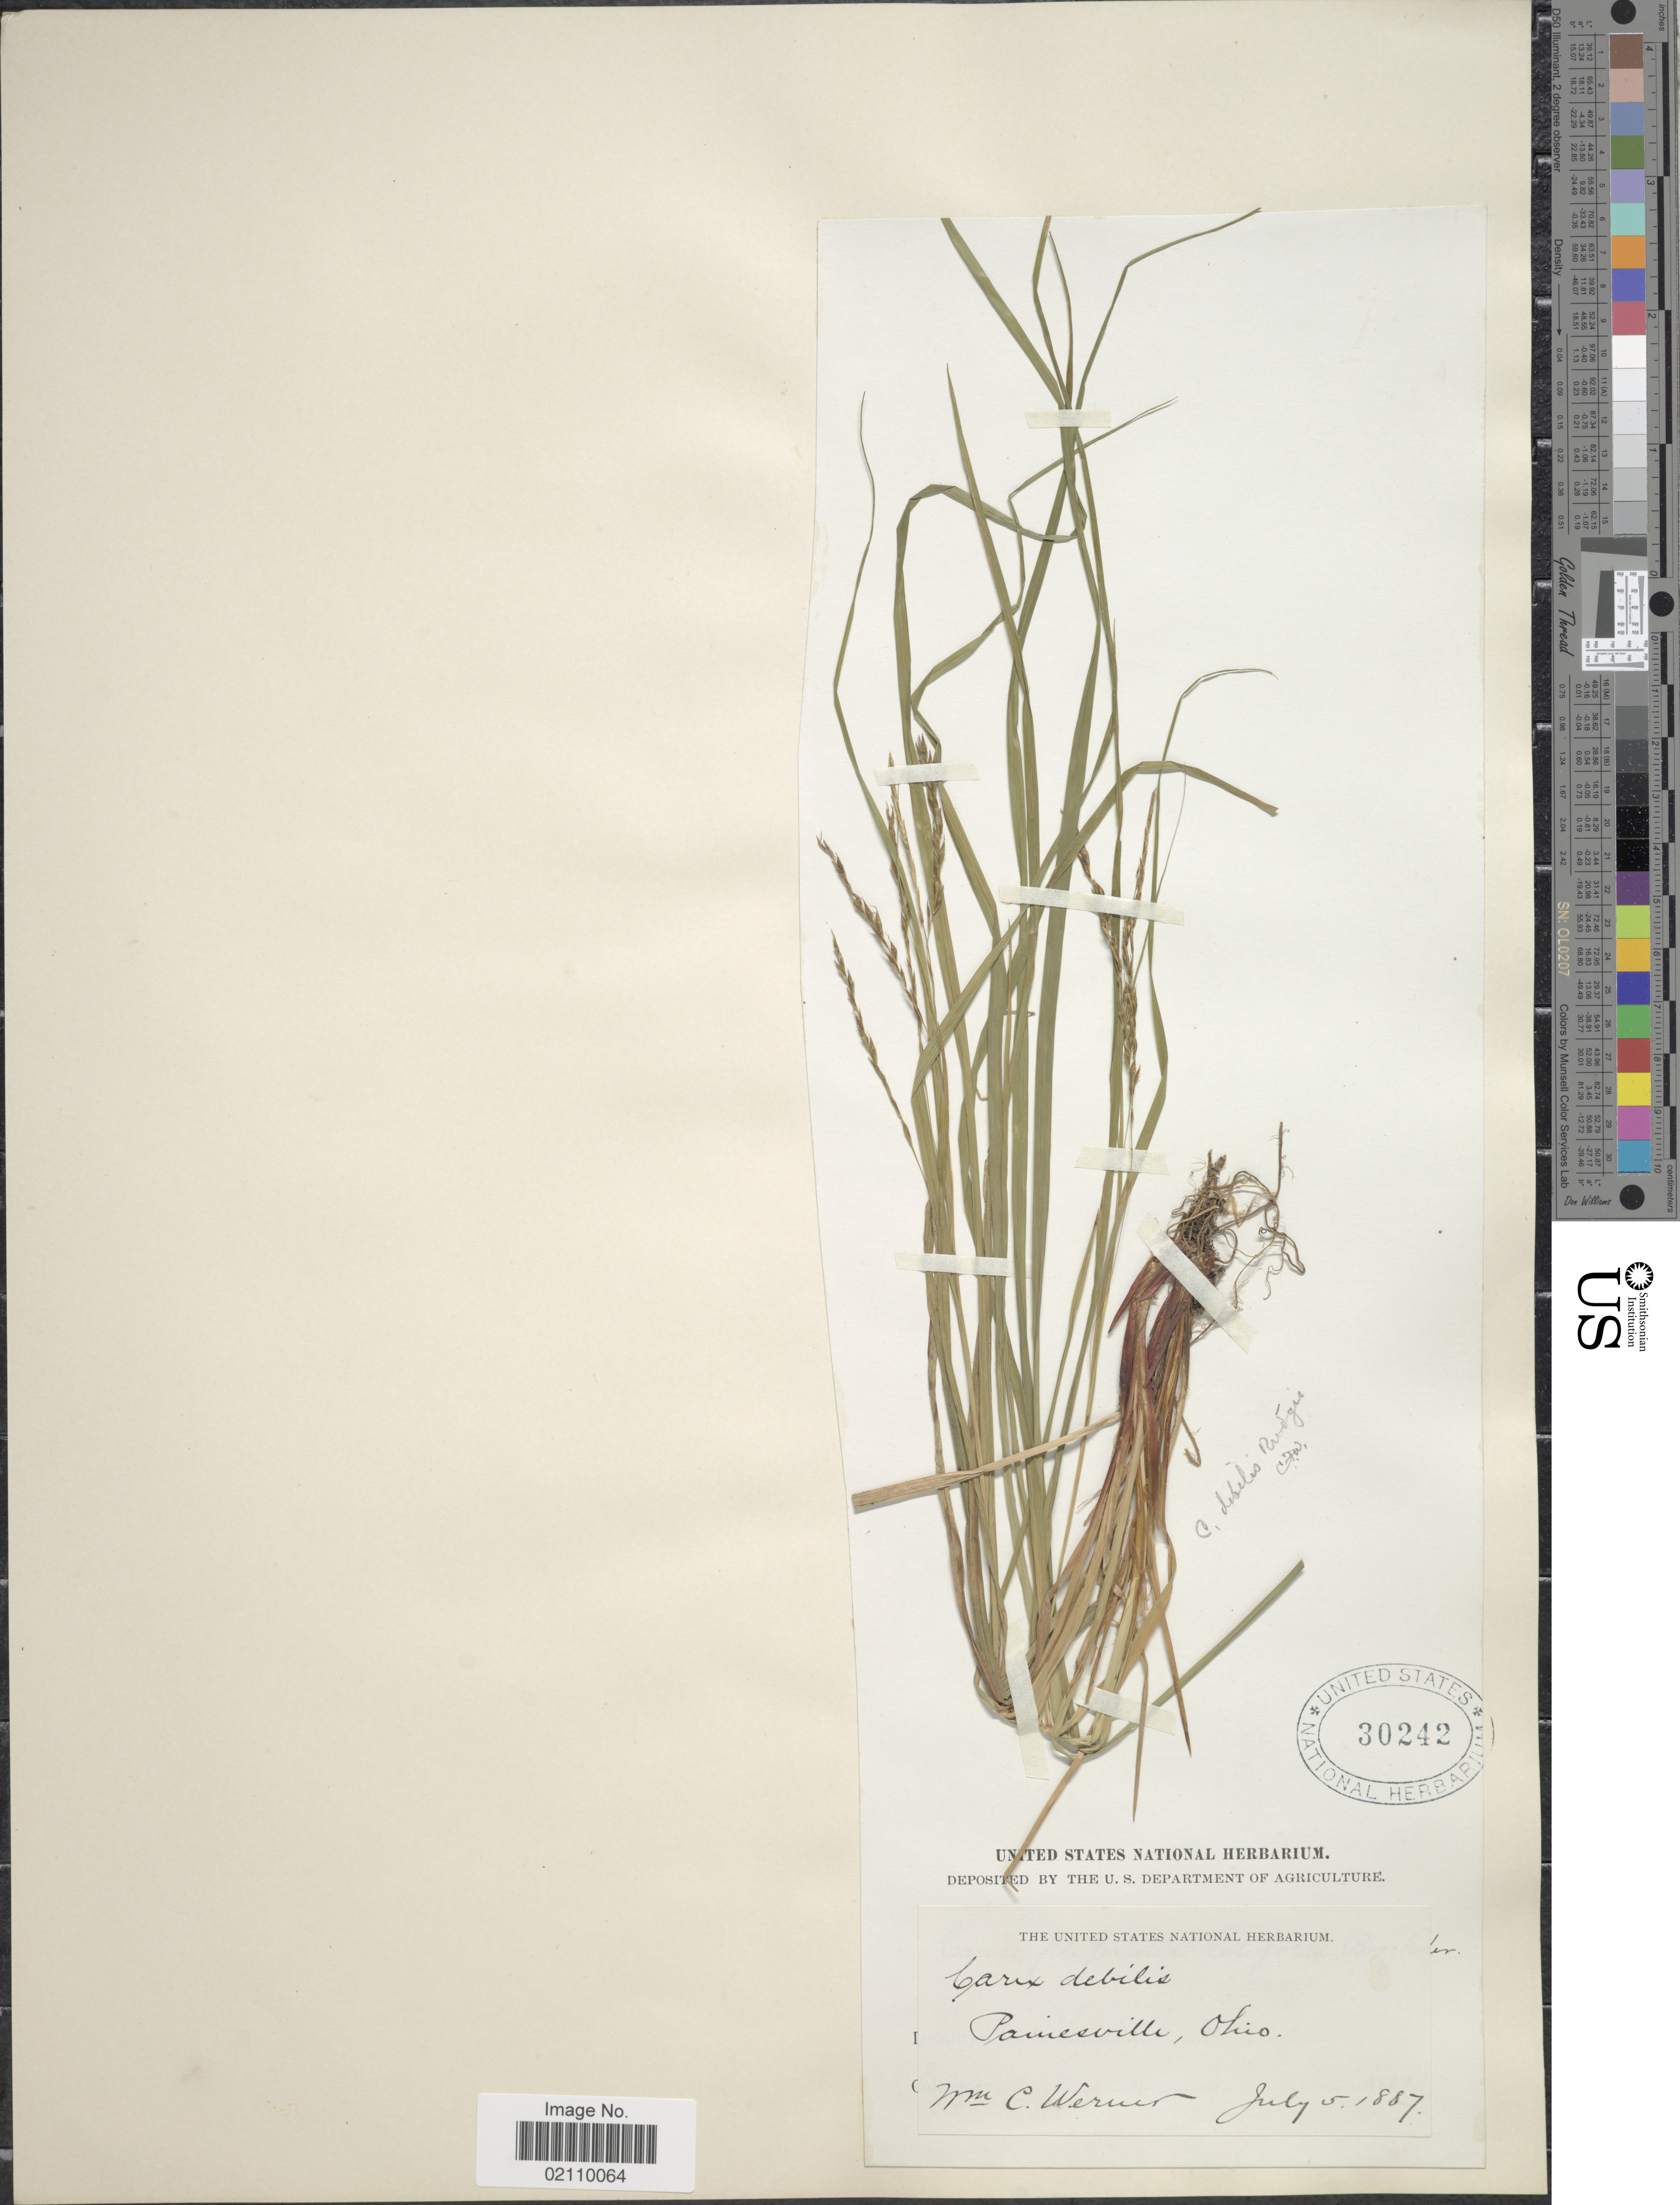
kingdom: Plantae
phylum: Tracheophyta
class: Liliopsida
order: Poales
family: Cyperaceae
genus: Carex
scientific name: Carex flexuosa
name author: Muhl. ex Willd.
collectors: W. Werner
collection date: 1887-07-05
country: United States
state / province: Ohio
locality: Painesville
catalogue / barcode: US 30242